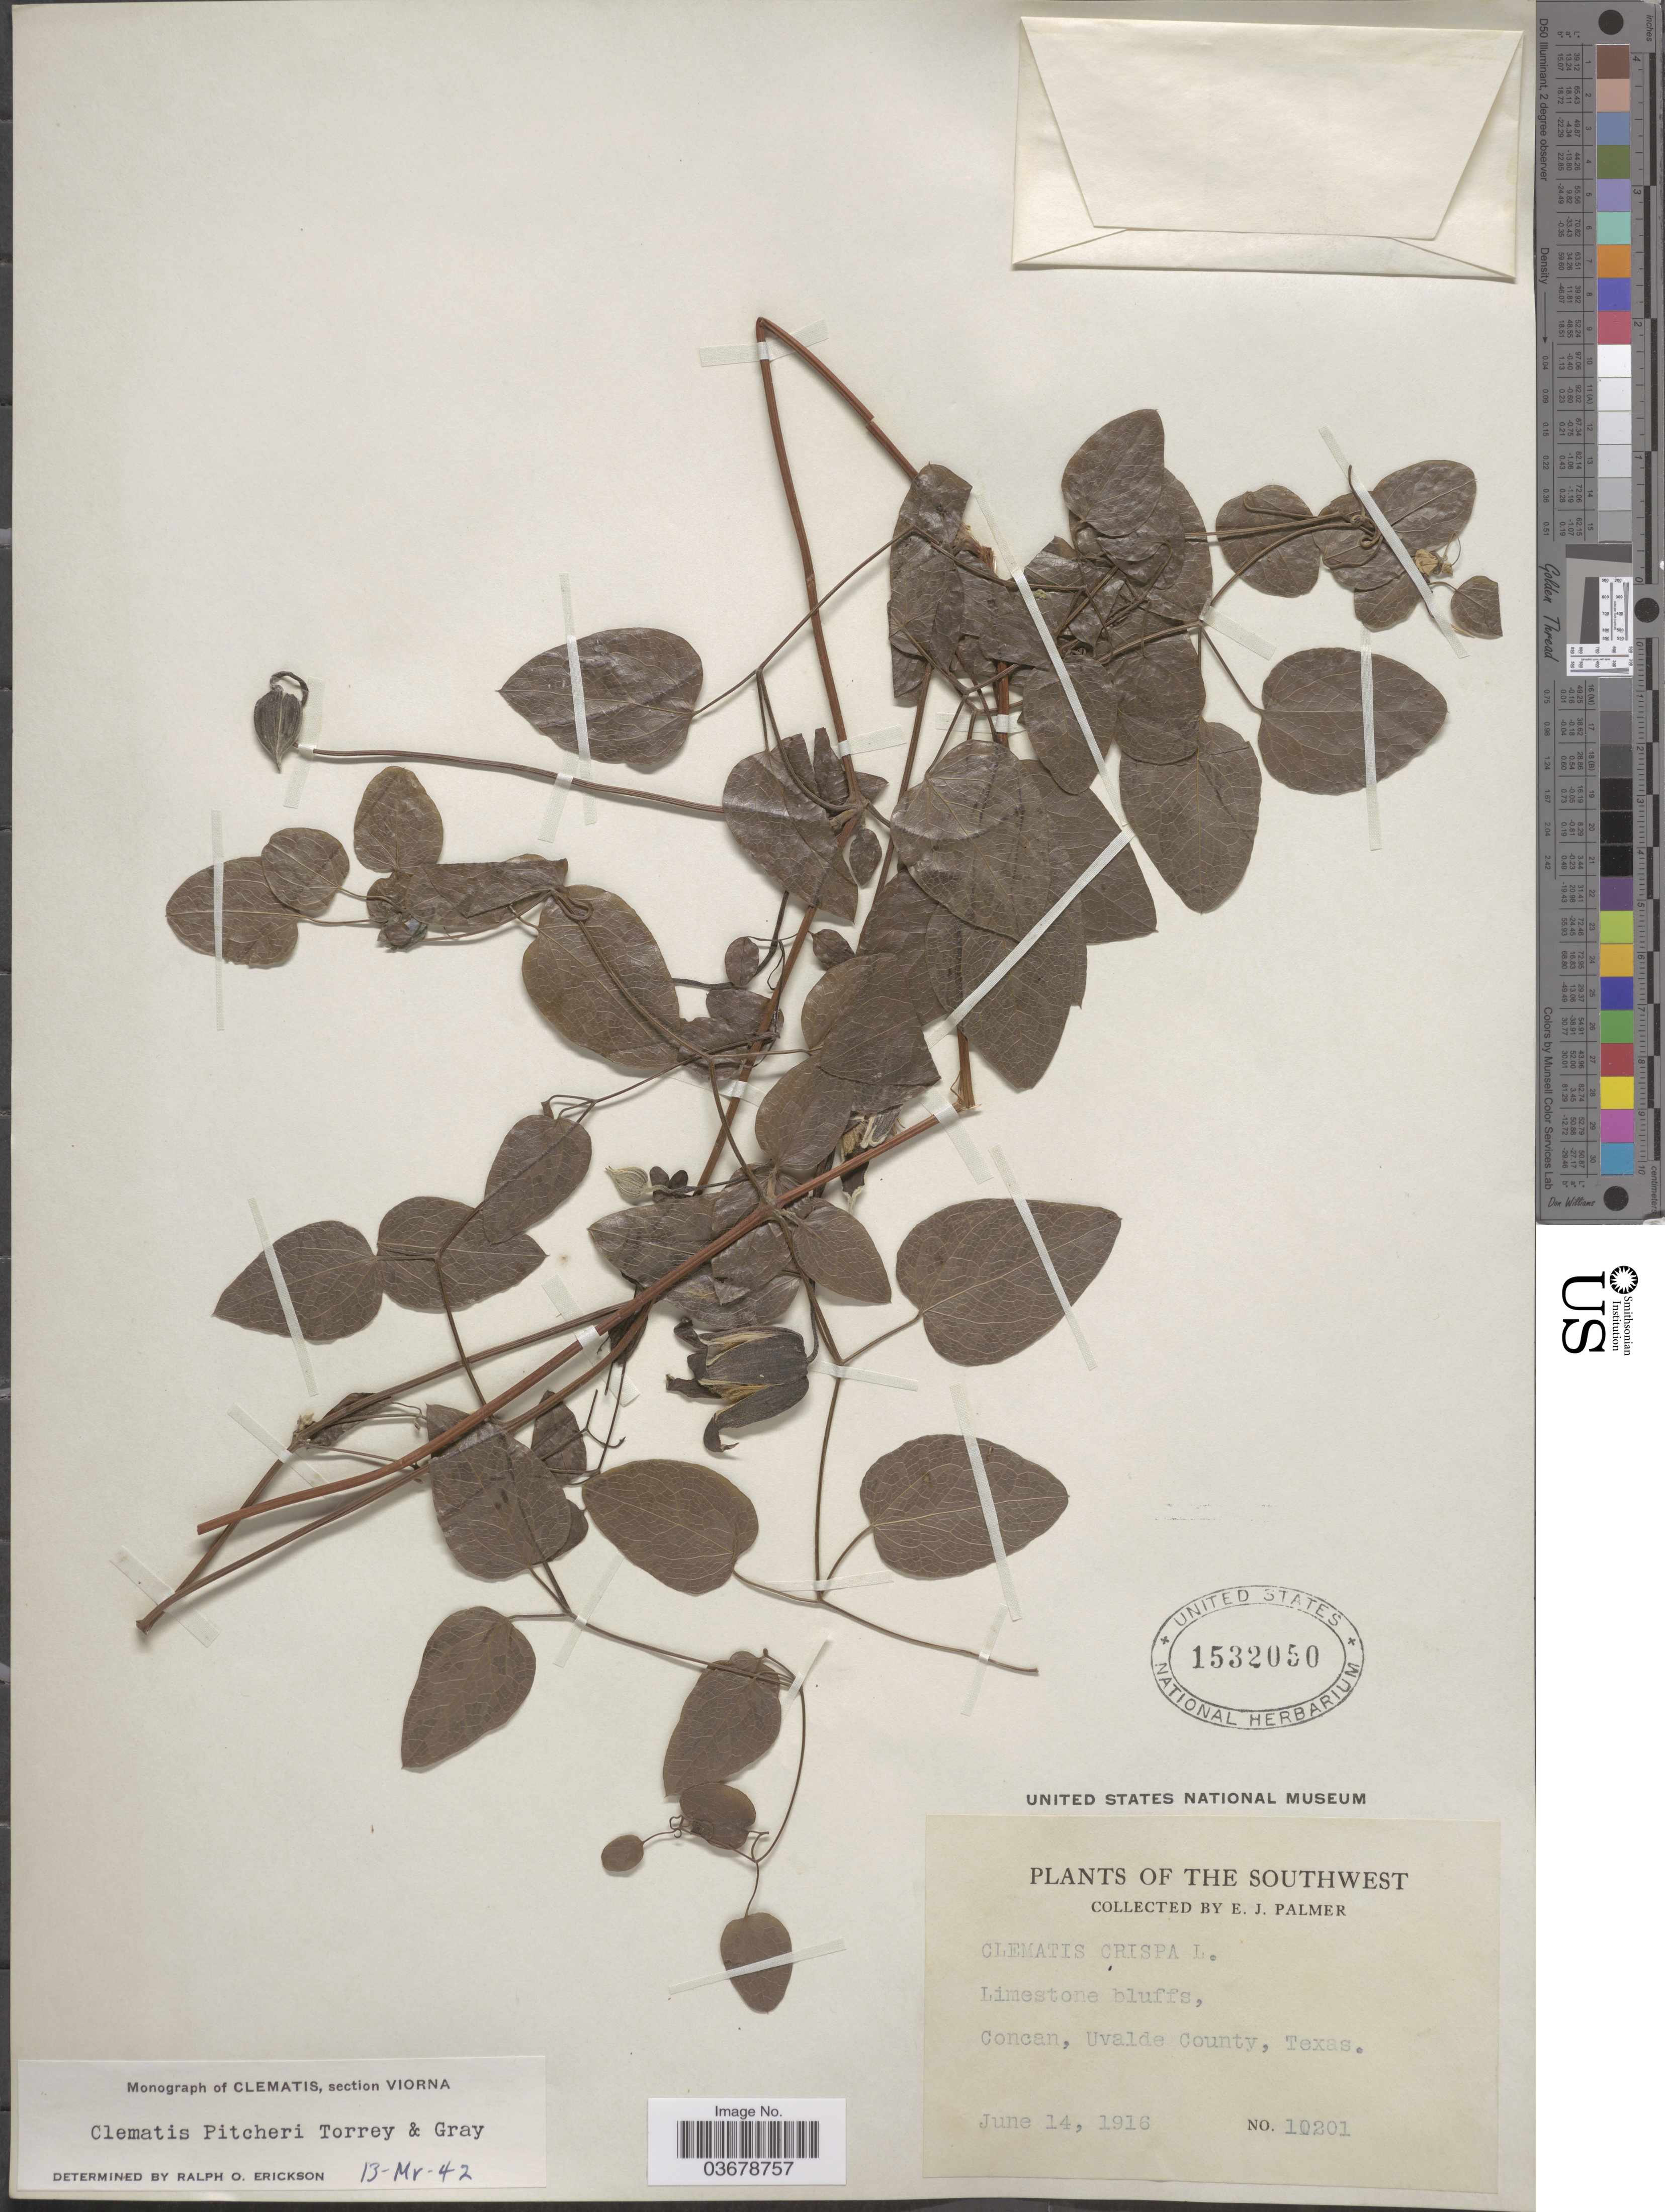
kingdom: Plantae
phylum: Tracheophyta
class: Magnoliopsida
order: Ranunculales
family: Ranunculaceae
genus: Clematis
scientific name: Clematis viorna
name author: L.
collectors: E. J. Palmer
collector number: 10201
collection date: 1916-06-14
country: United States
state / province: Texas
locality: The Southwest. Concan, Uvalde County.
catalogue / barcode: US 1532050